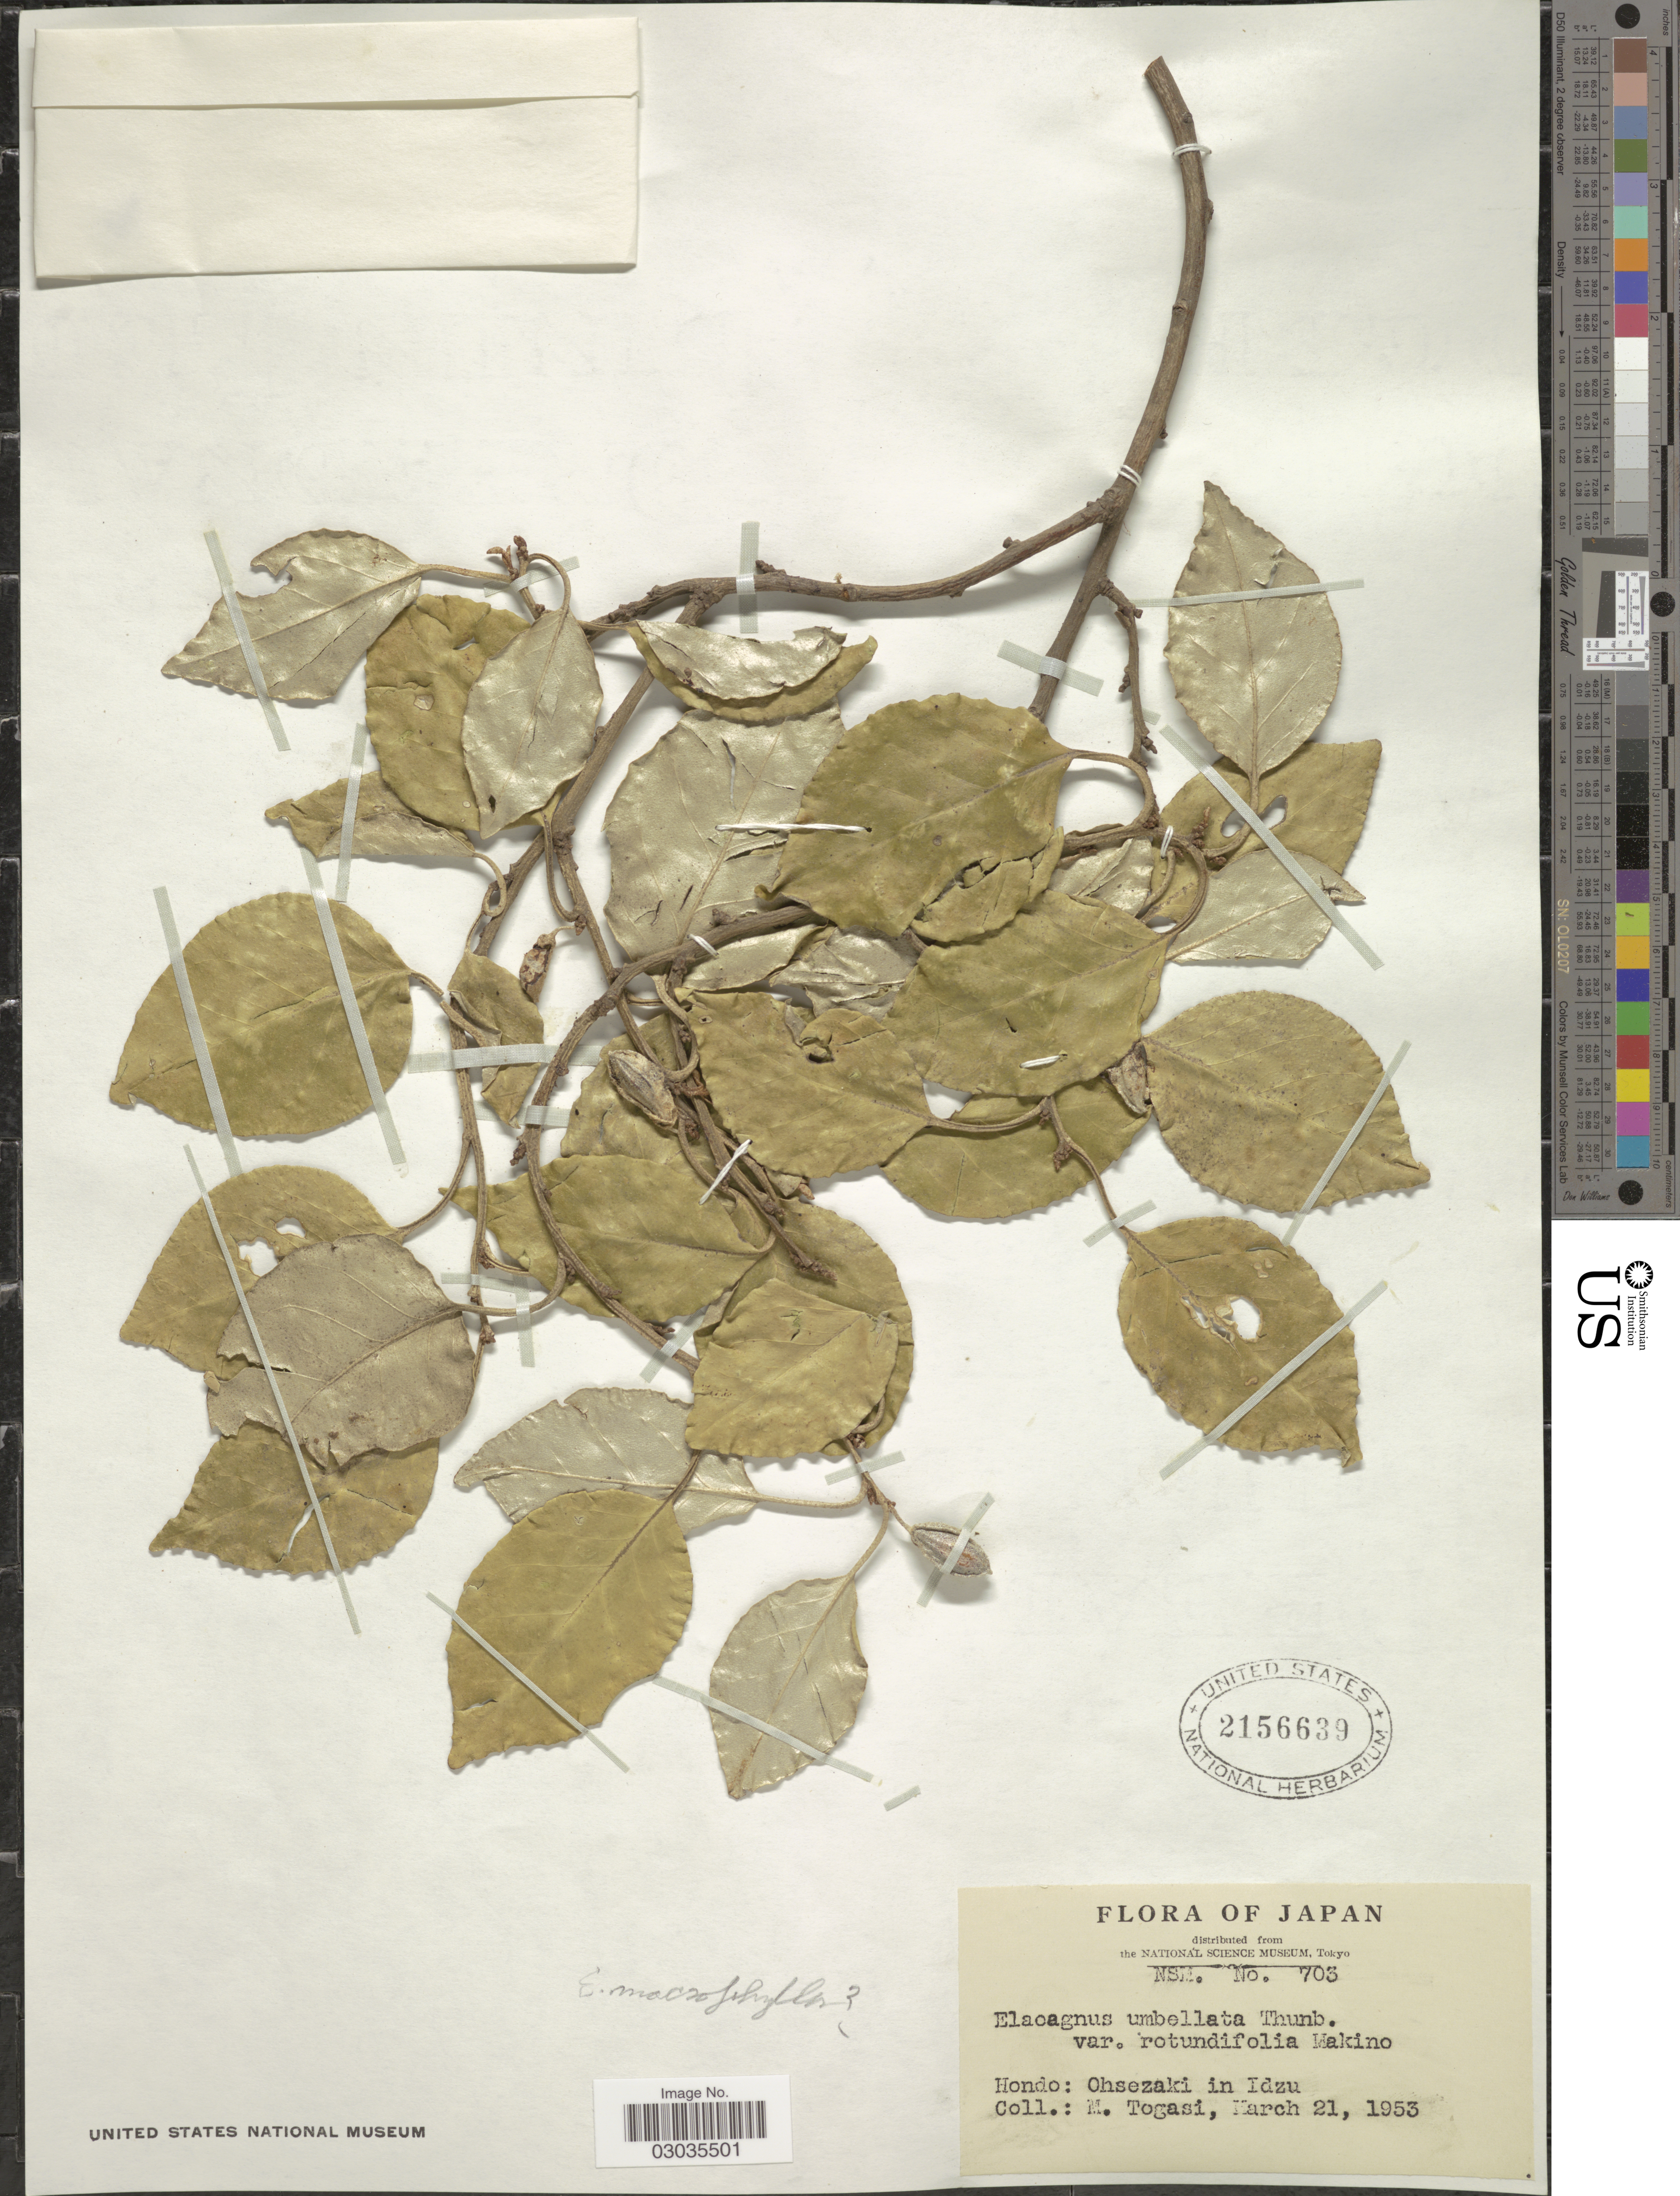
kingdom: Plantae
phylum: Tracheophyta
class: Magnoliopsida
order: Rosales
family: Elaeagnaceae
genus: Elaeagnus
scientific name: Elaeagnus macrophylla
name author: Thunb.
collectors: M. Togasi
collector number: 703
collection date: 1953-03-21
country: Japan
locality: Hondo: Ohsezaki in Idzu.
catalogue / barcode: US 2156639